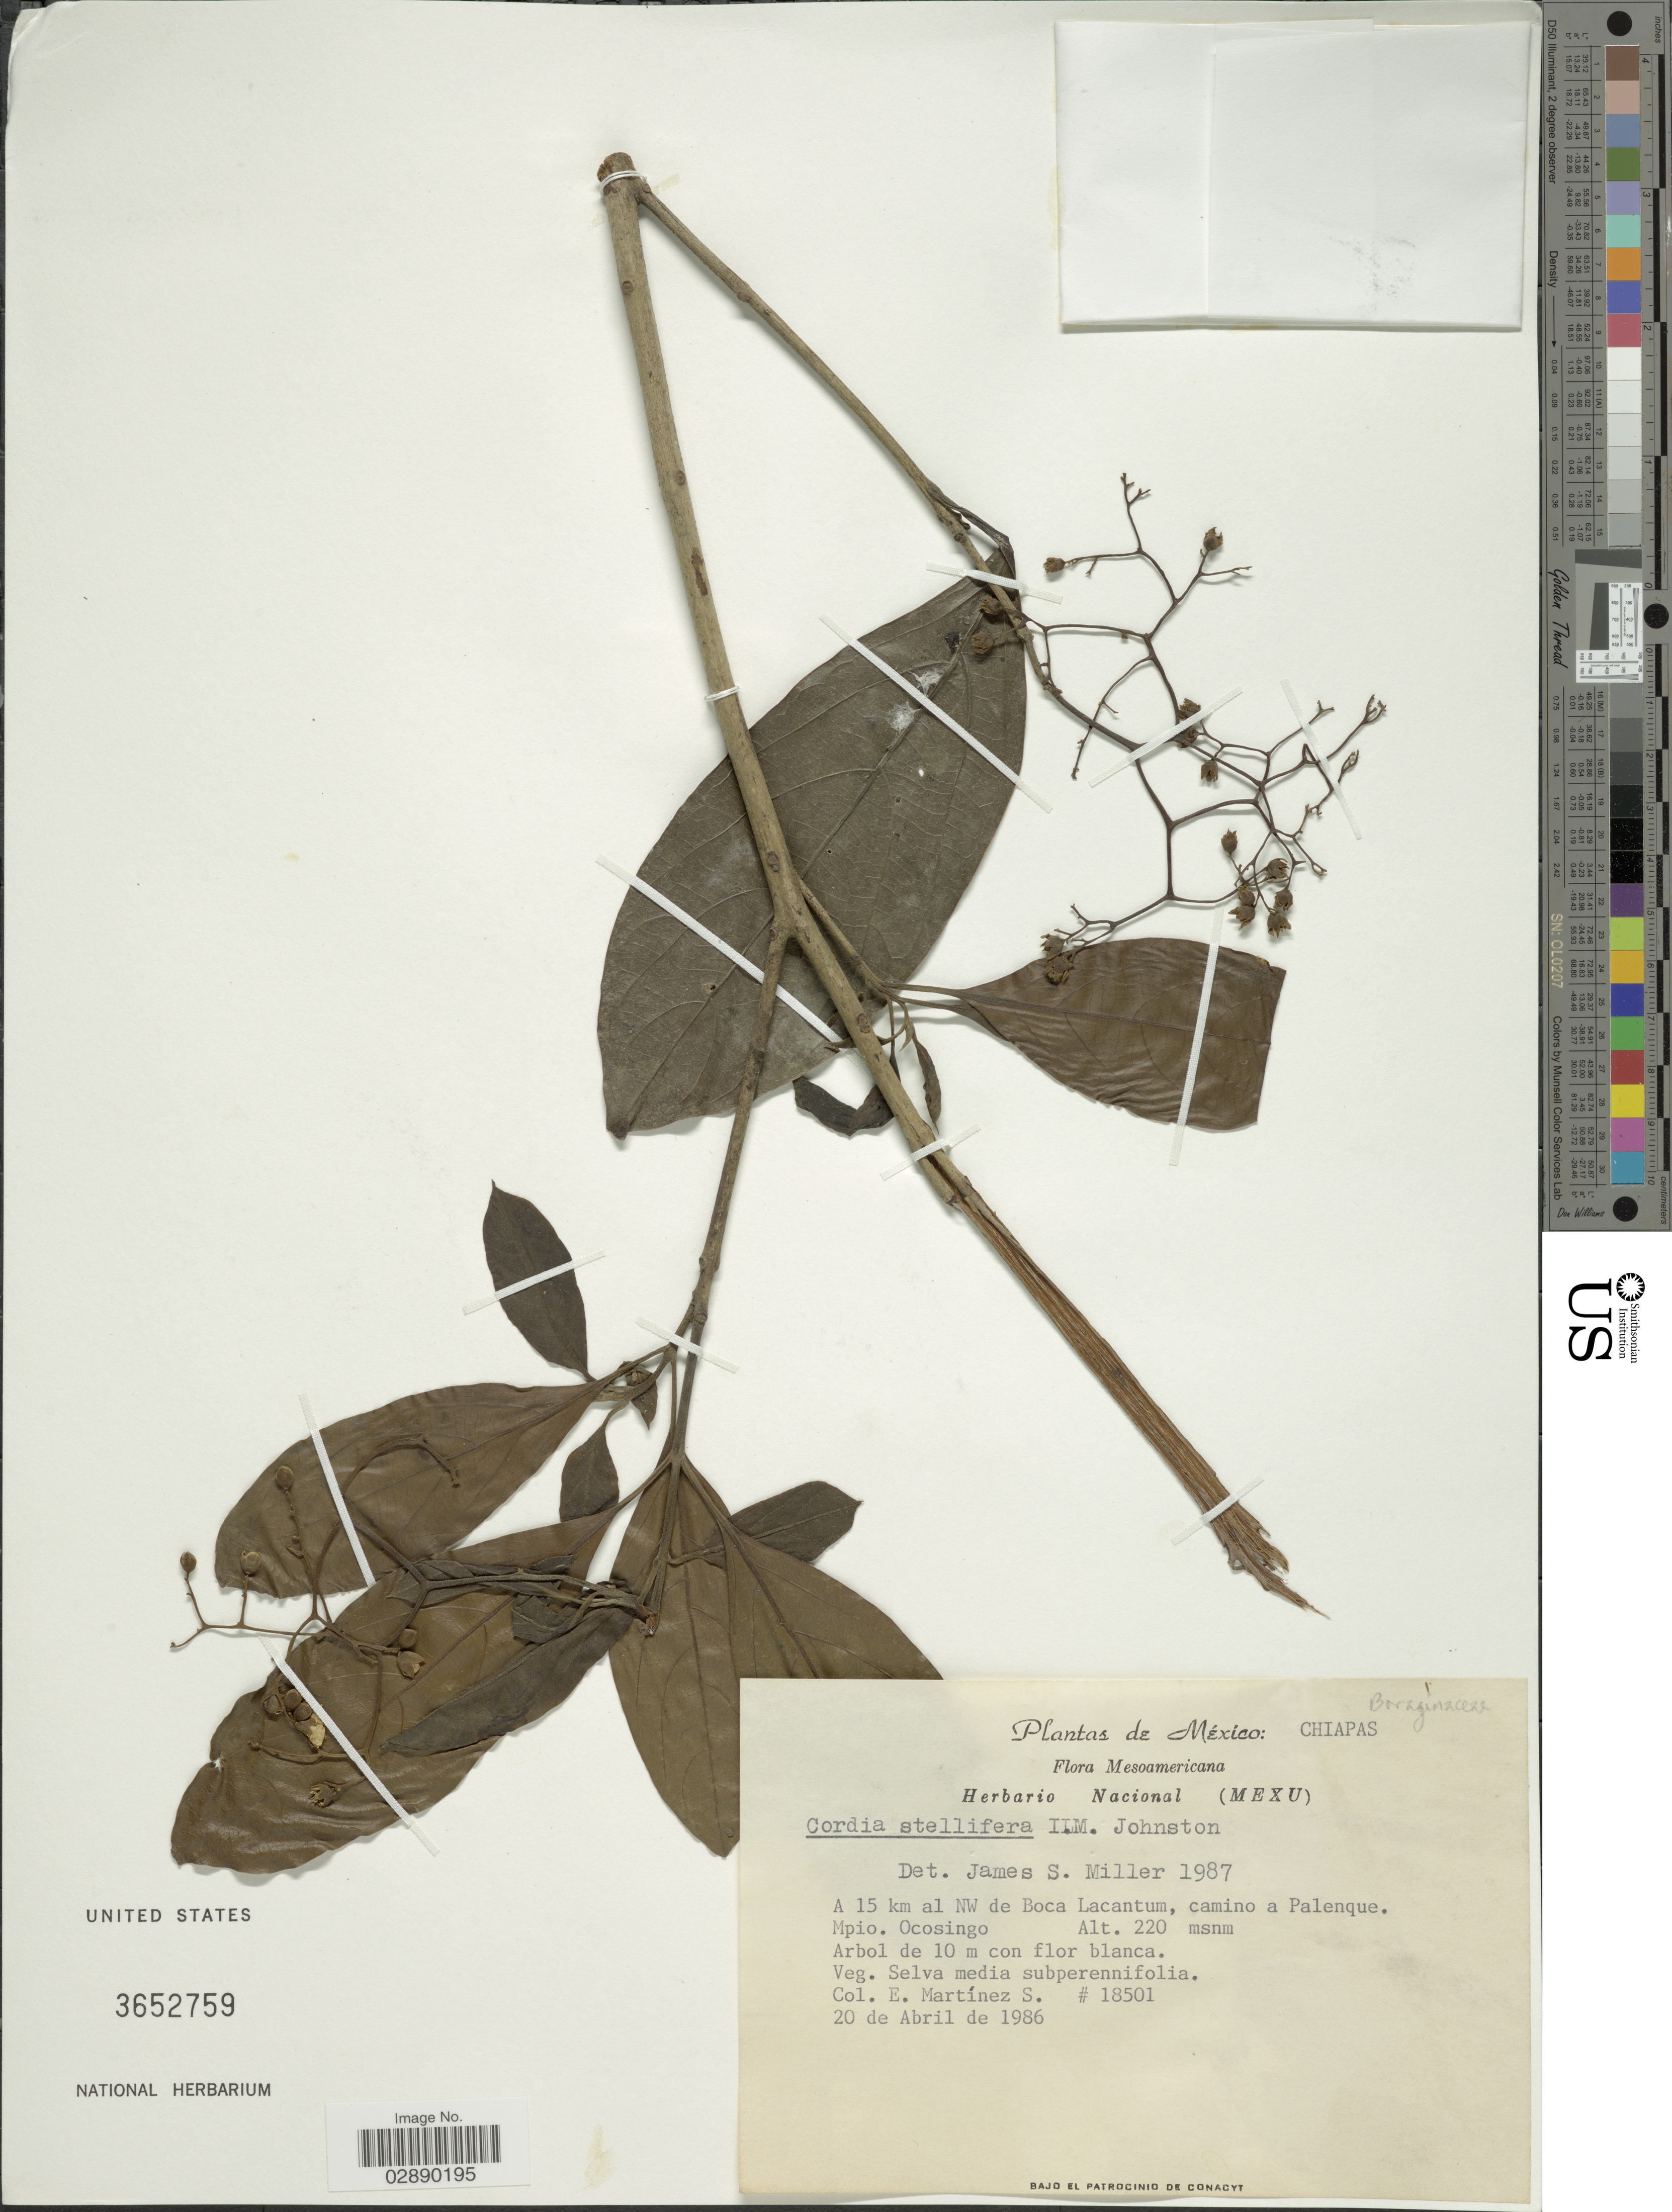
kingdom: Plantae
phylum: Tracheophyta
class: Magnoliopsida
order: Boraginales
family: Cordiaceae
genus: Cordia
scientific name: Cordia stellifera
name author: I.M. Johnst.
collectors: E. M. Martínez S.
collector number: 18501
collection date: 1986-04-20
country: Mexico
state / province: Chiapas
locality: A 15 km al NW de Boca Lacantum, camino a Palenque. Mpio. Ocosingo.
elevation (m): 220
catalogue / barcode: US 3652759